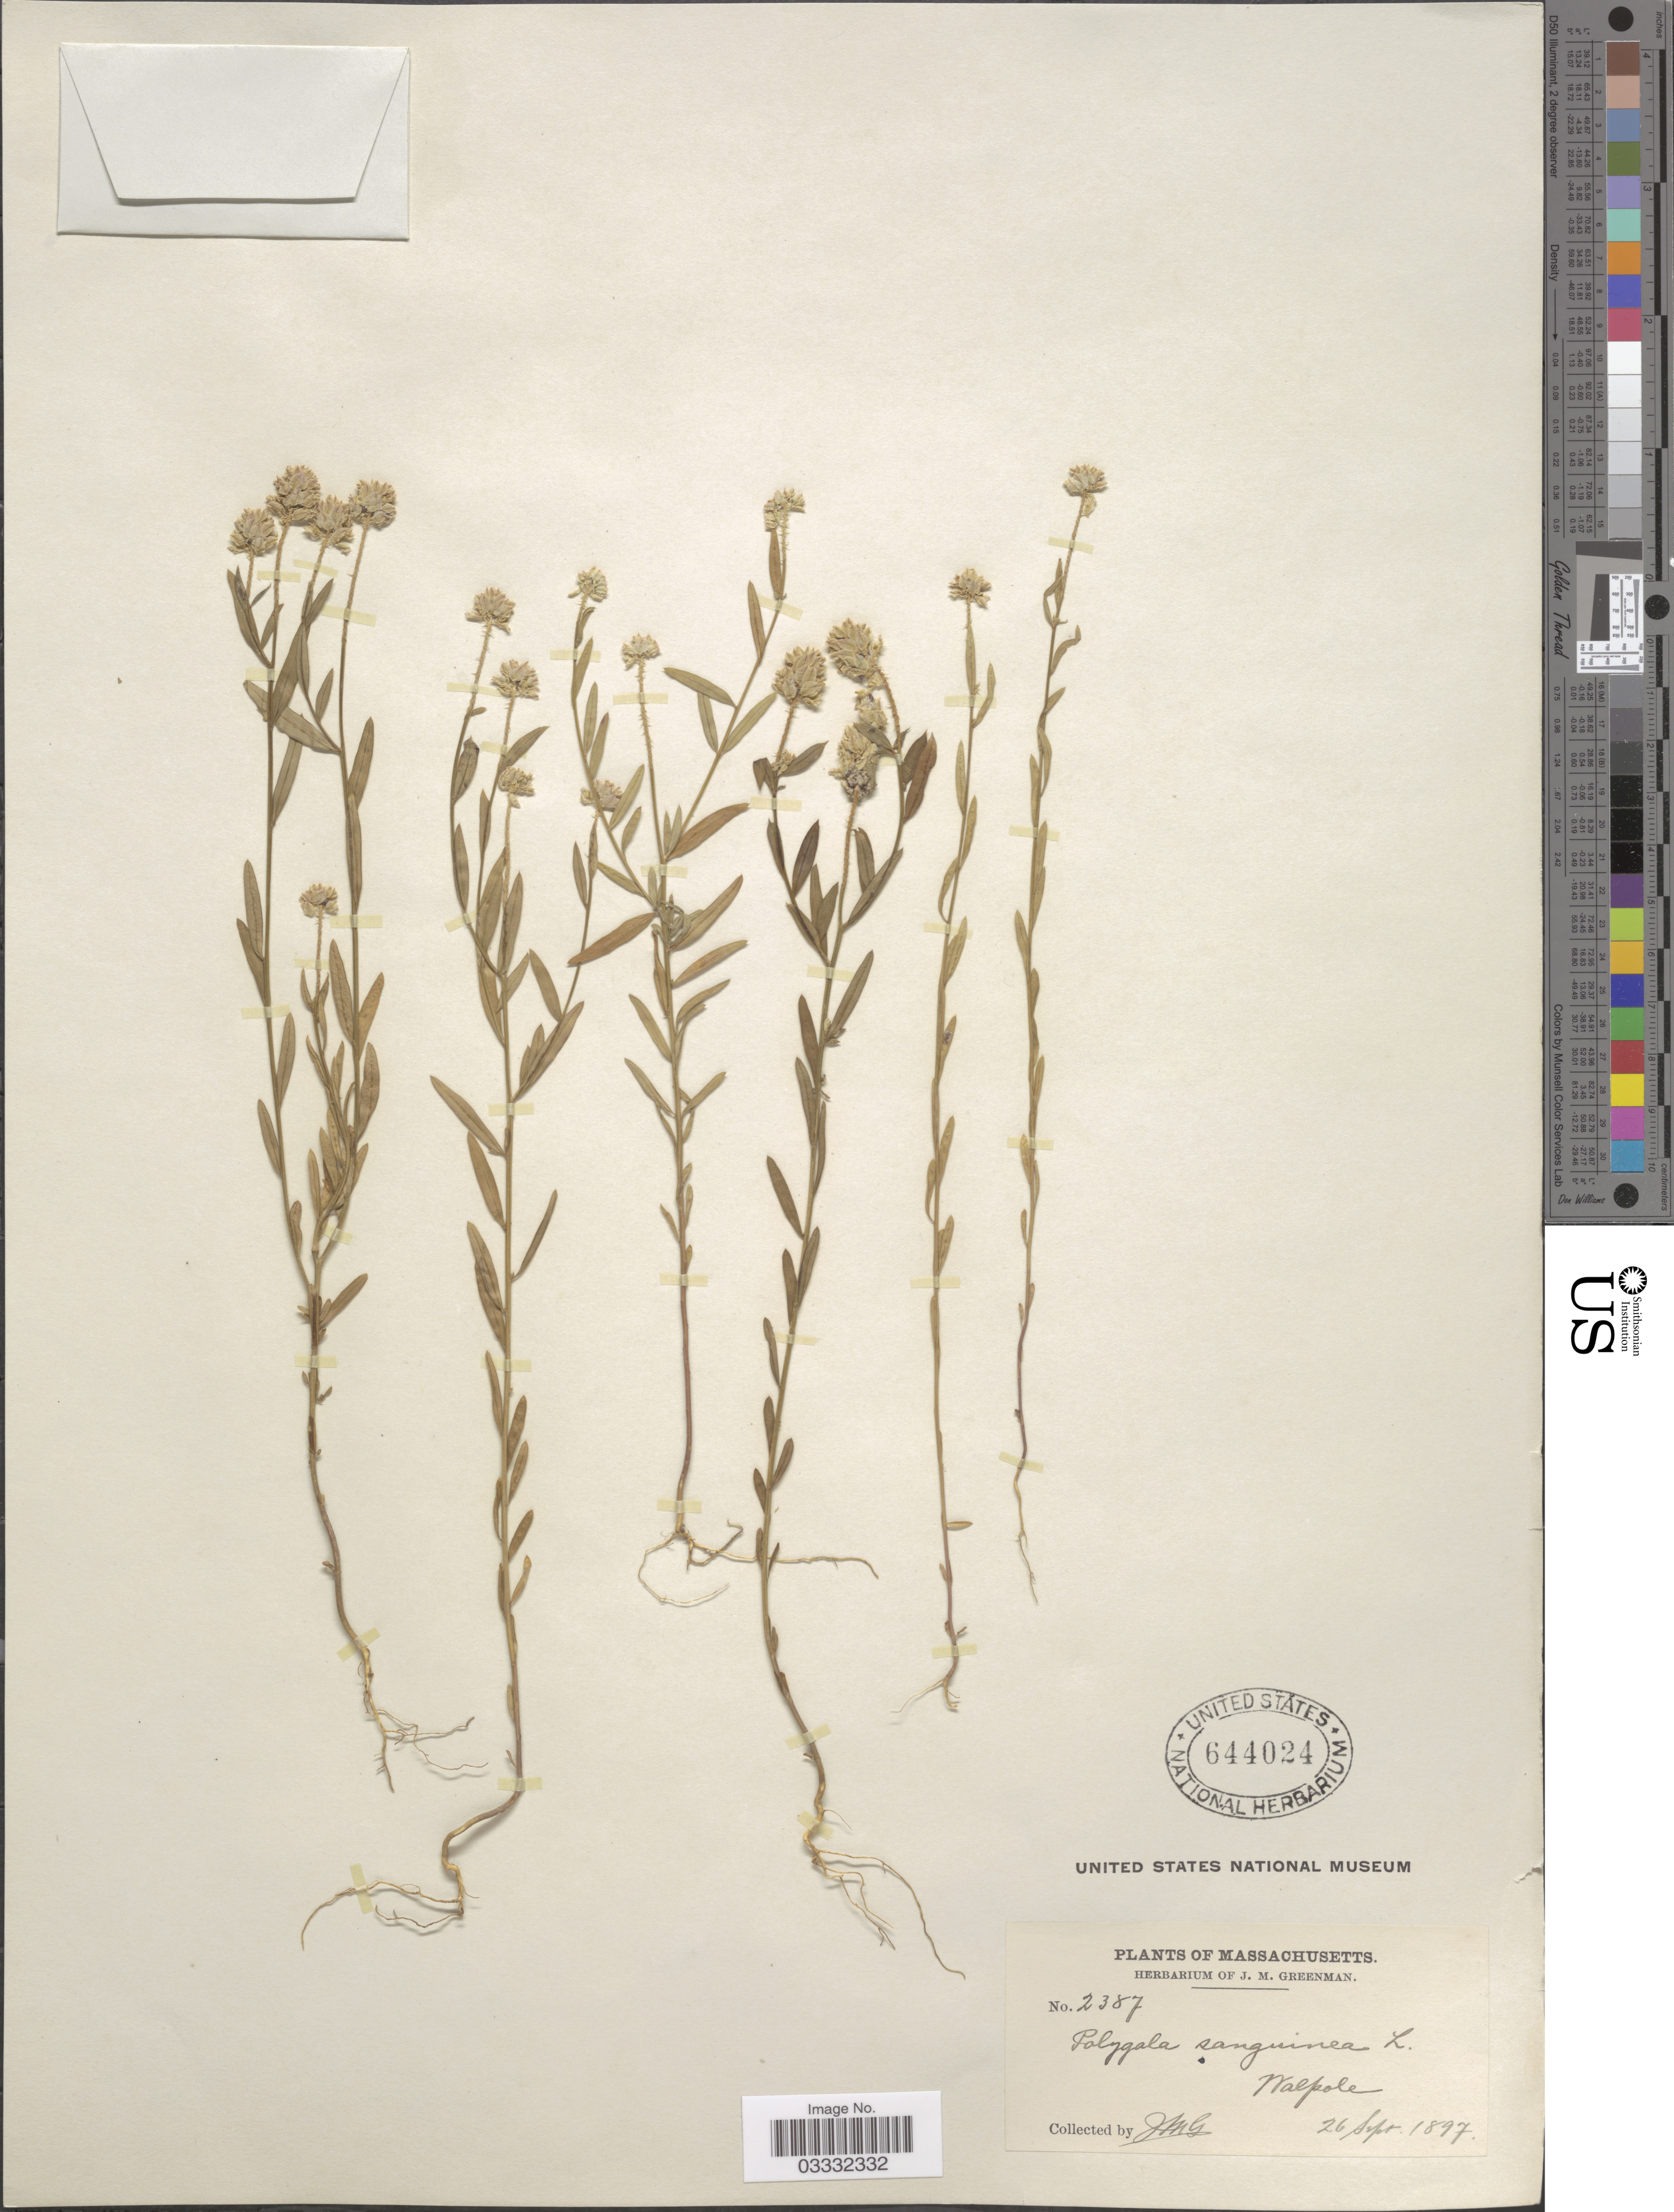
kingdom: Plantae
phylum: Tracheophyta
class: Magnoliopsida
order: Fabales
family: Polygalaceae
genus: Polygala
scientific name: Polygala sanguinea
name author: L.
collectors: J. M. Greenman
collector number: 2387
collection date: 1897-09-26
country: United States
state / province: Massachusetts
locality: Walpole.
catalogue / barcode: US 644024